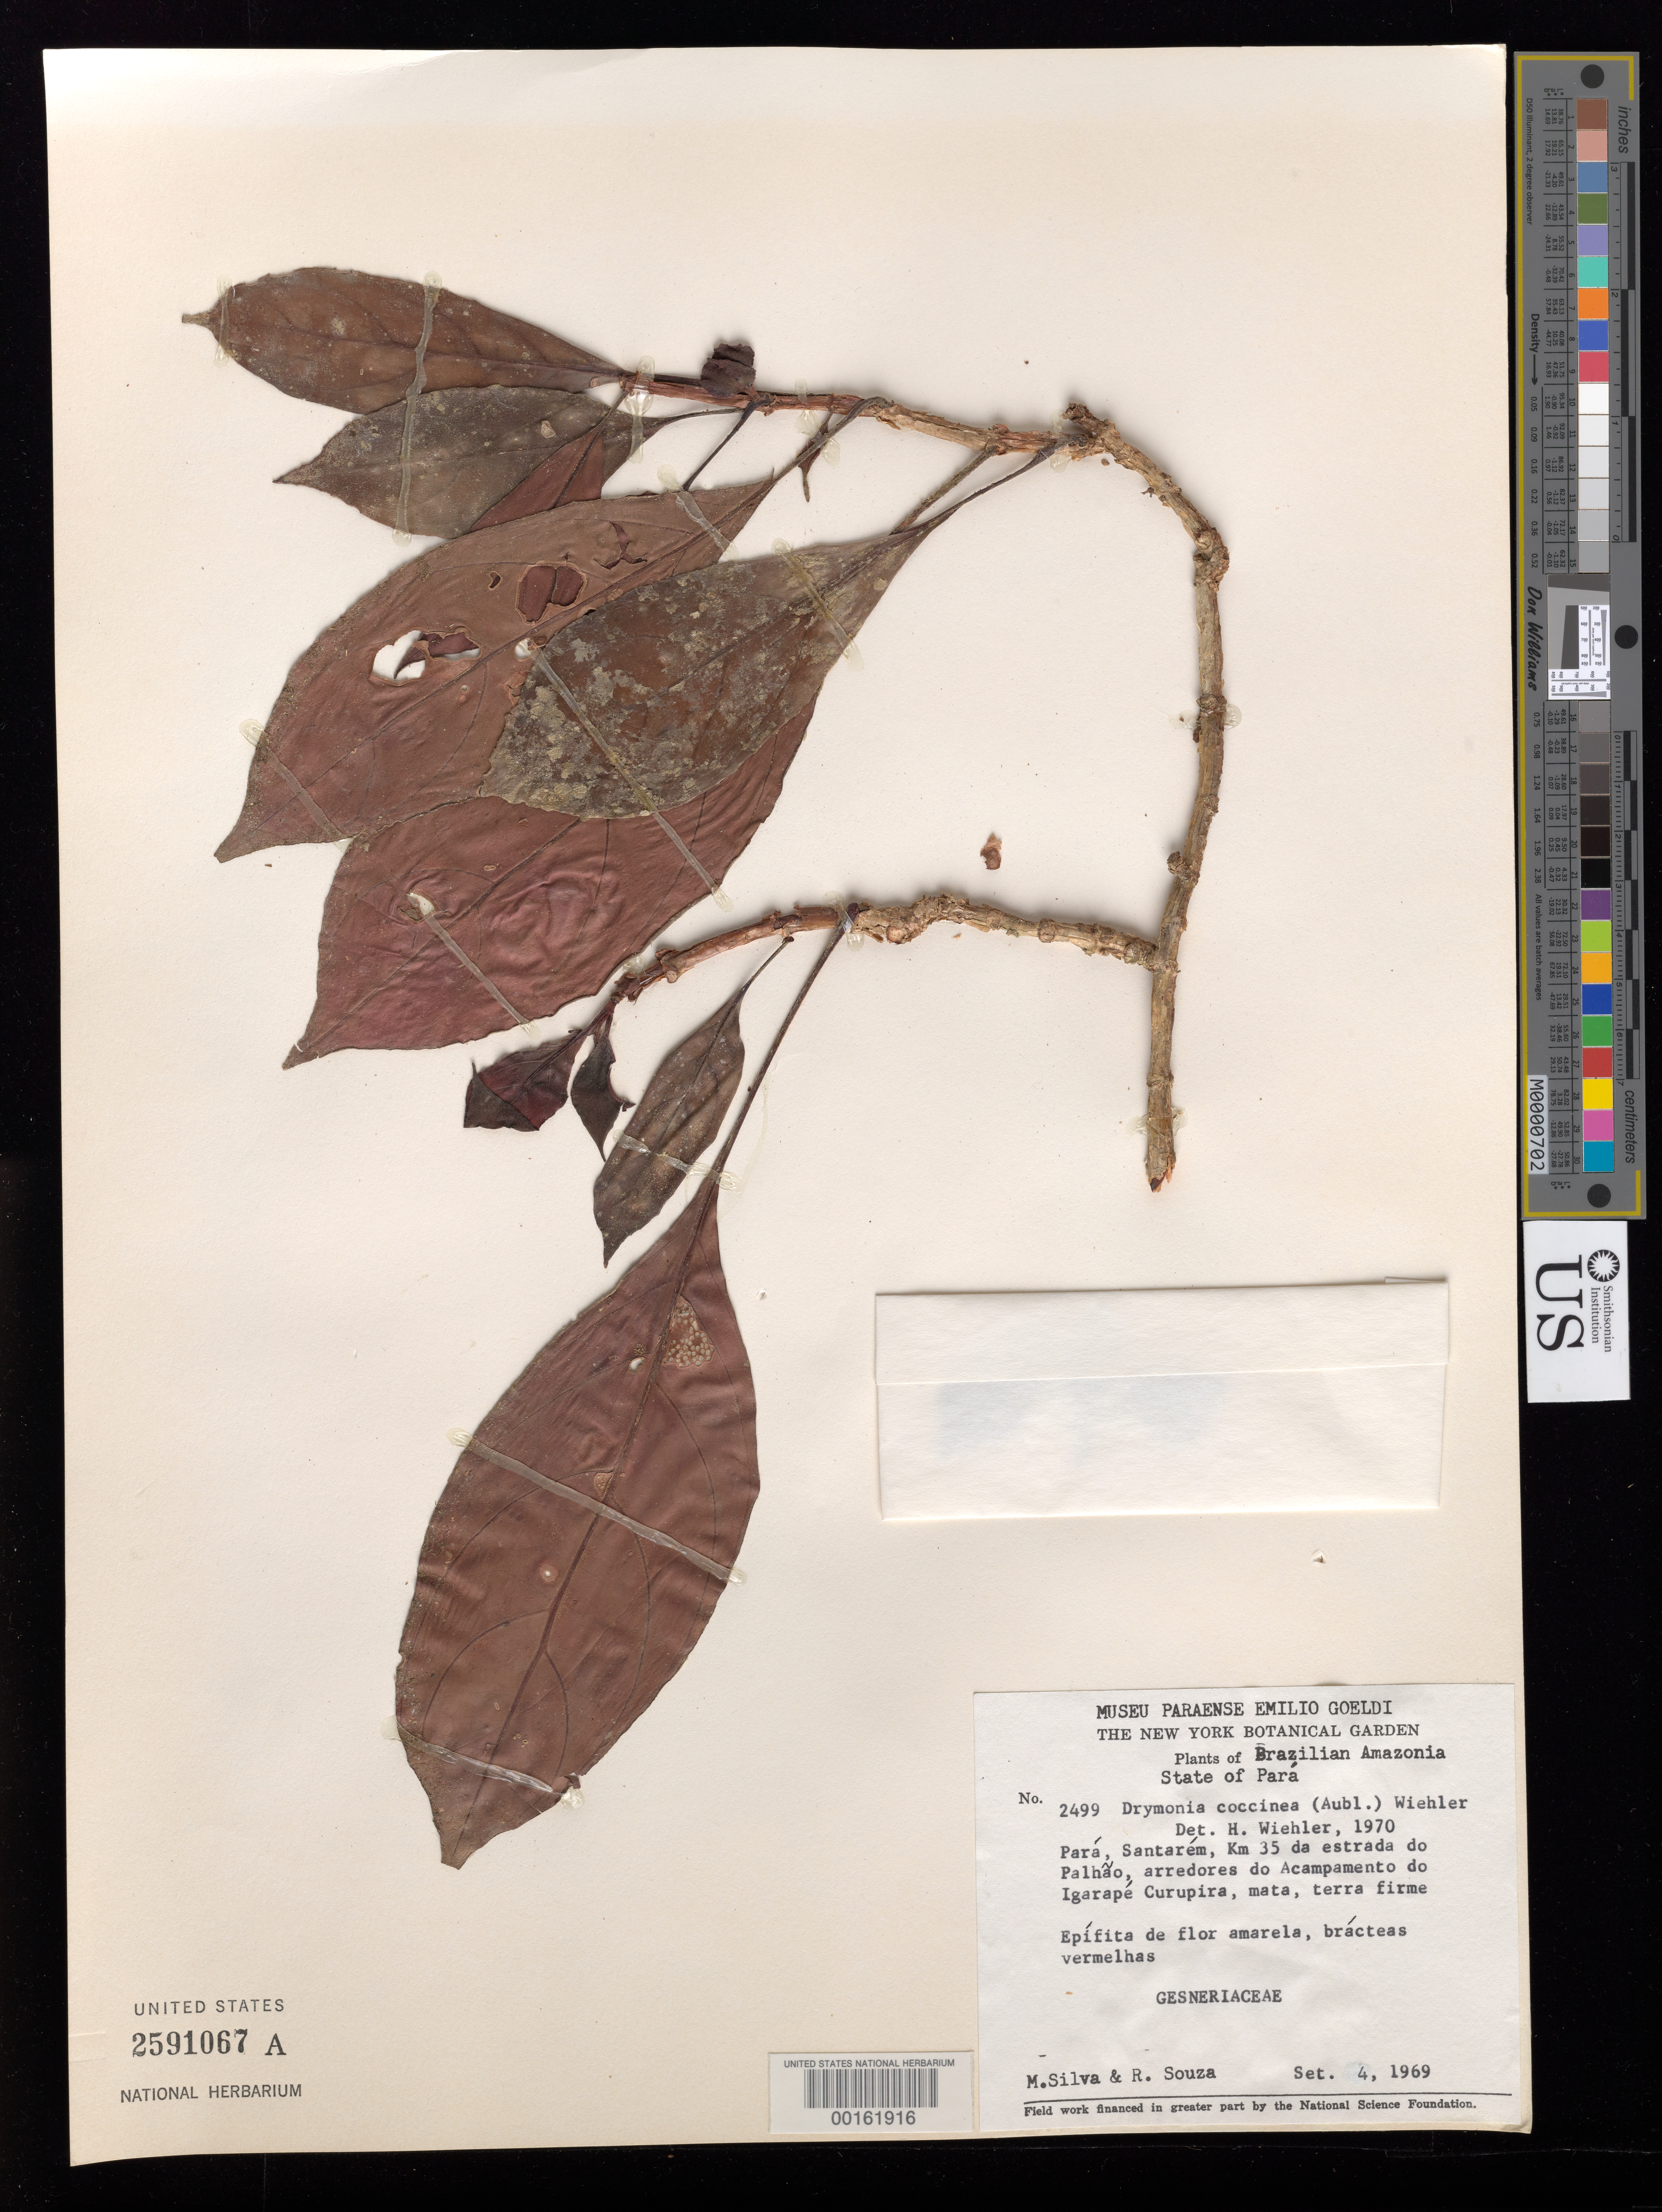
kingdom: Plantae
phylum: Tracheophyta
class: Magnoliopsida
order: Lamiales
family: Gesneriaceae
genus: Drymonia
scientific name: Drymonia coccinea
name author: (Aubl.) Wiehler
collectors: Silva, M. & R. Souza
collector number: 2499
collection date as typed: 04 Sep 1969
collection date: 1969-09-04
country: Brazil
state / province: Pará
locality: Santarem, km 35 of Palhao highway, vicinity of Igarape Curupira encampment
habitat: Forest on terra firme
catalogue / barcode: US 2591067A